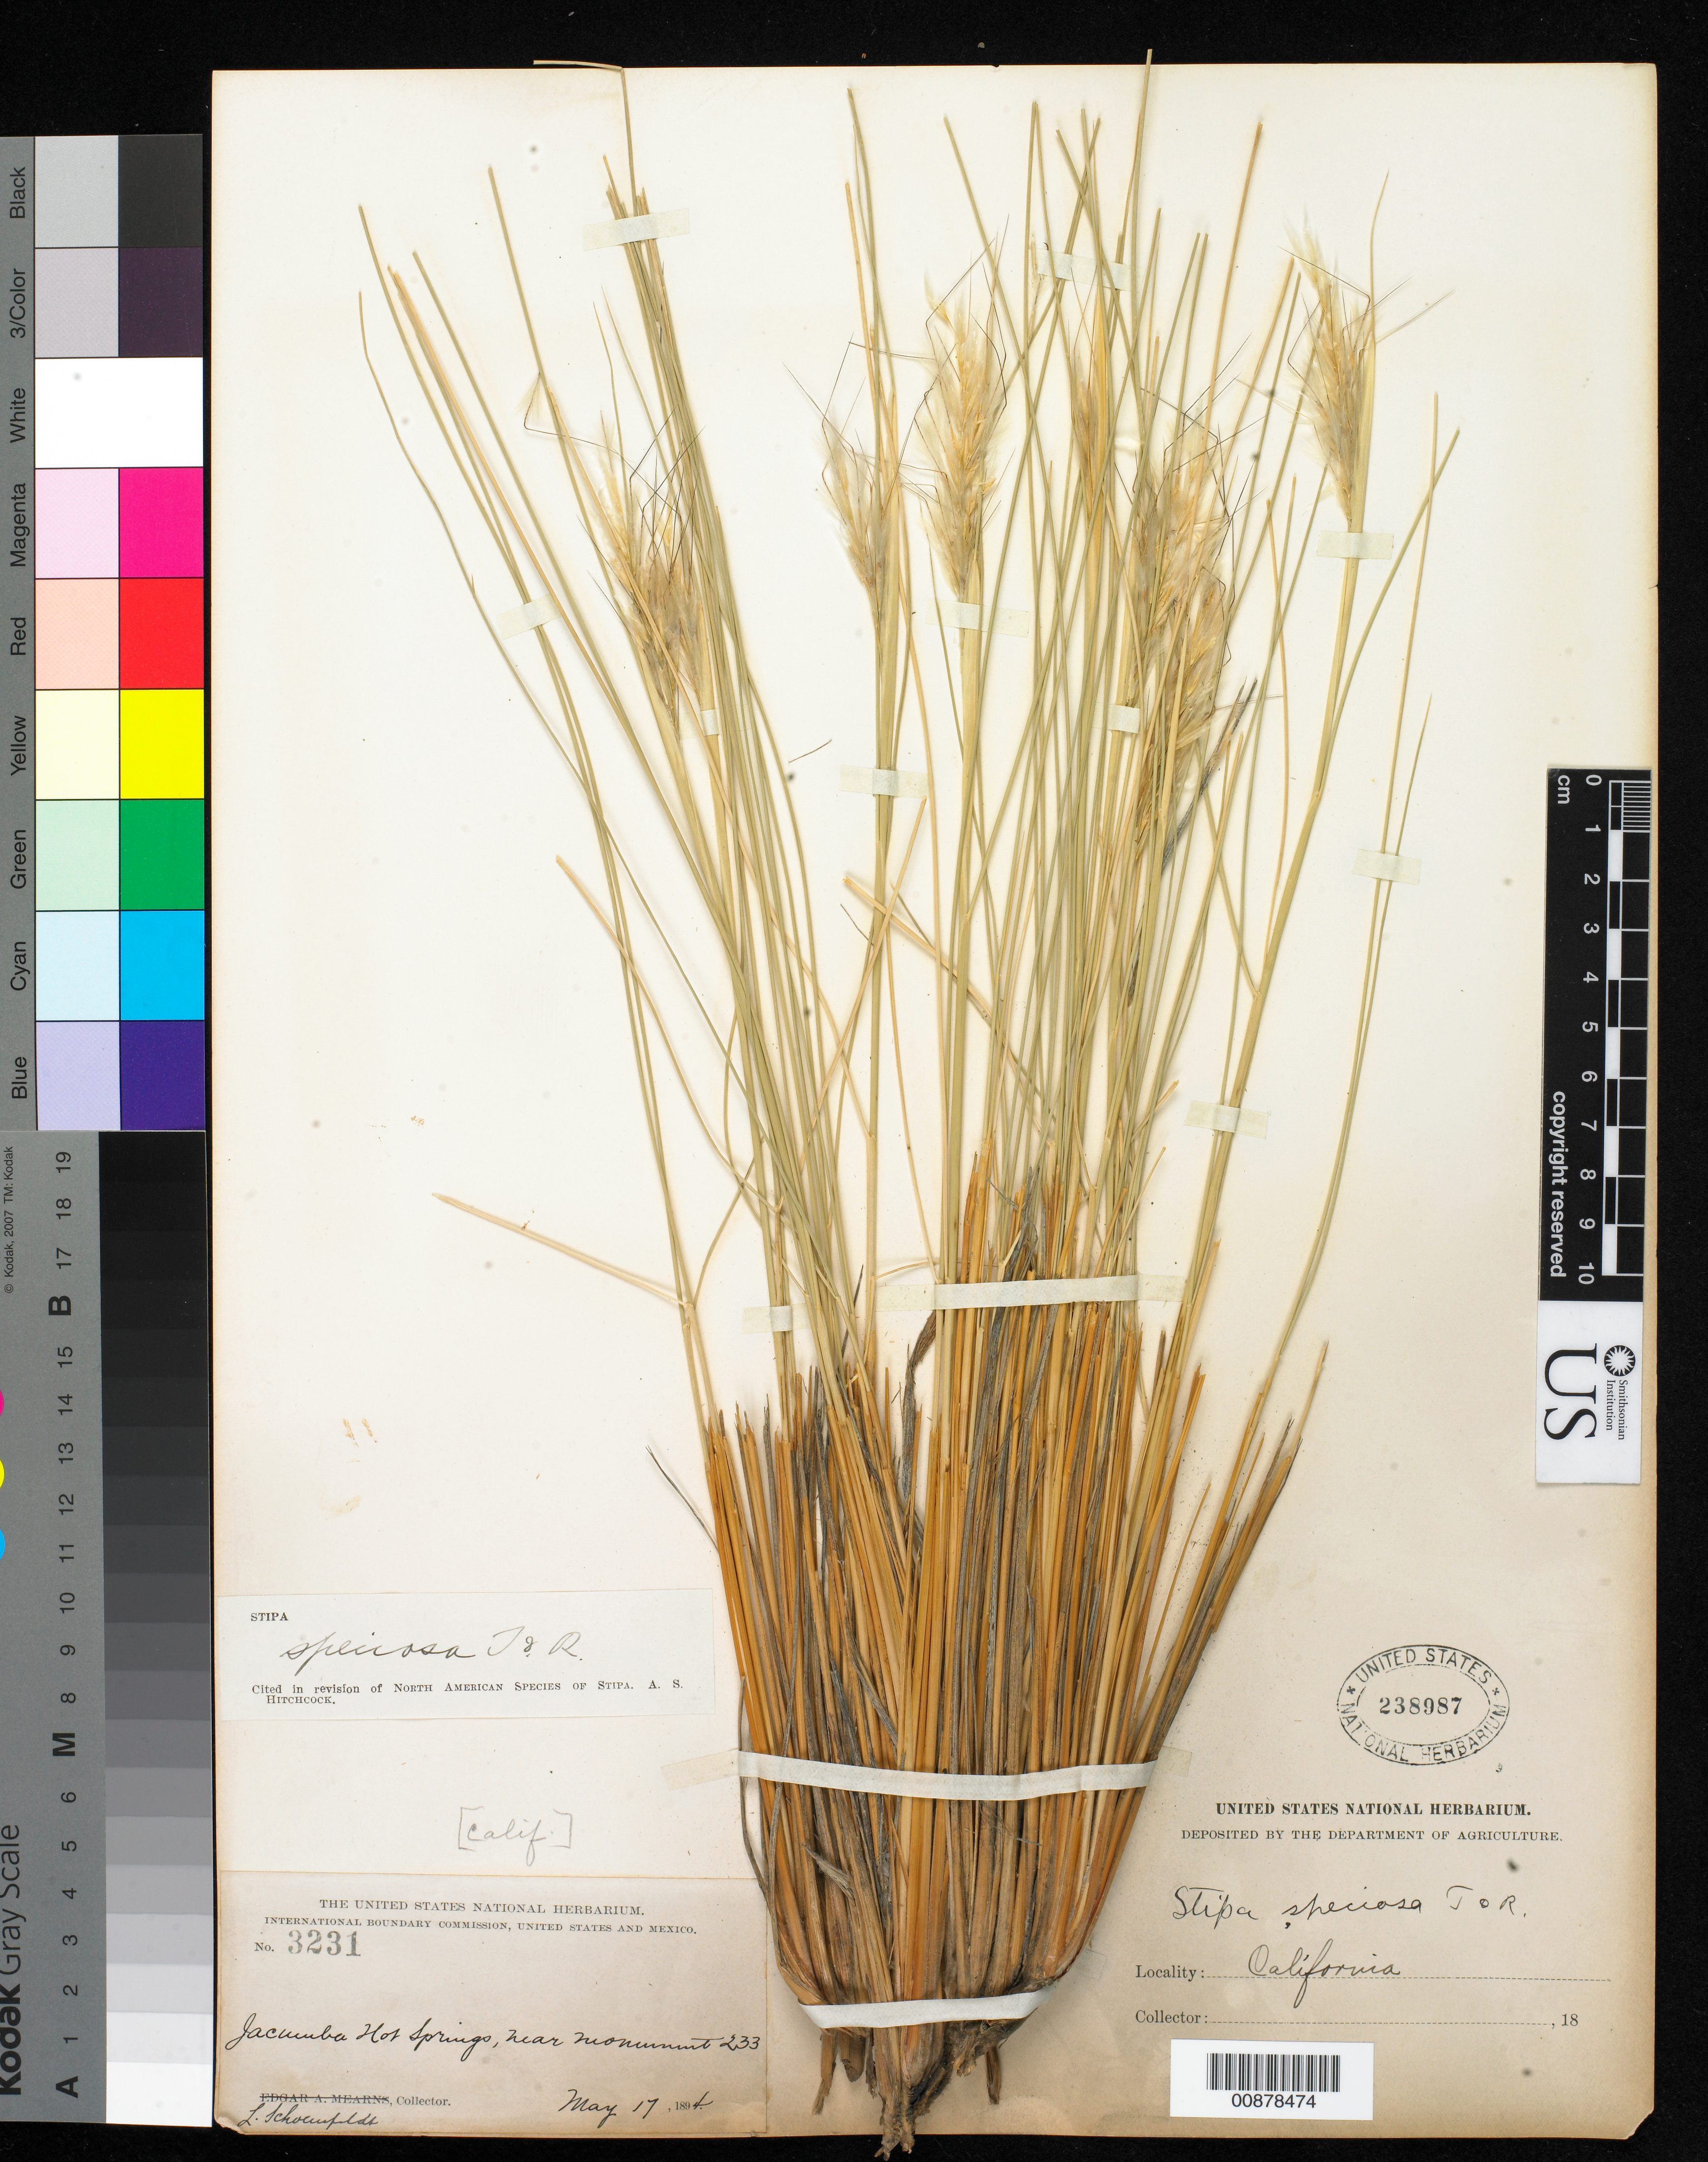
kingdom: Plantae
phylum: Tracheophyta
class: Liliopsida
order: Poales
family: Poaceae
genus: Pappostipa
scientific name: Pappostipa speciosa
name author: (Trin. & Rupr.) Romasch.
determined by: Poaceae Reorganization Project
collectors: L. Schoenfeldt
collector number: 3231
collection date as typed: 17 May 1894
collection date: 1894-05-17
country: United States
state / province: California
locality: Jacumba Hot Springs, near Monument 233.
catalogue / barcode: US 238987